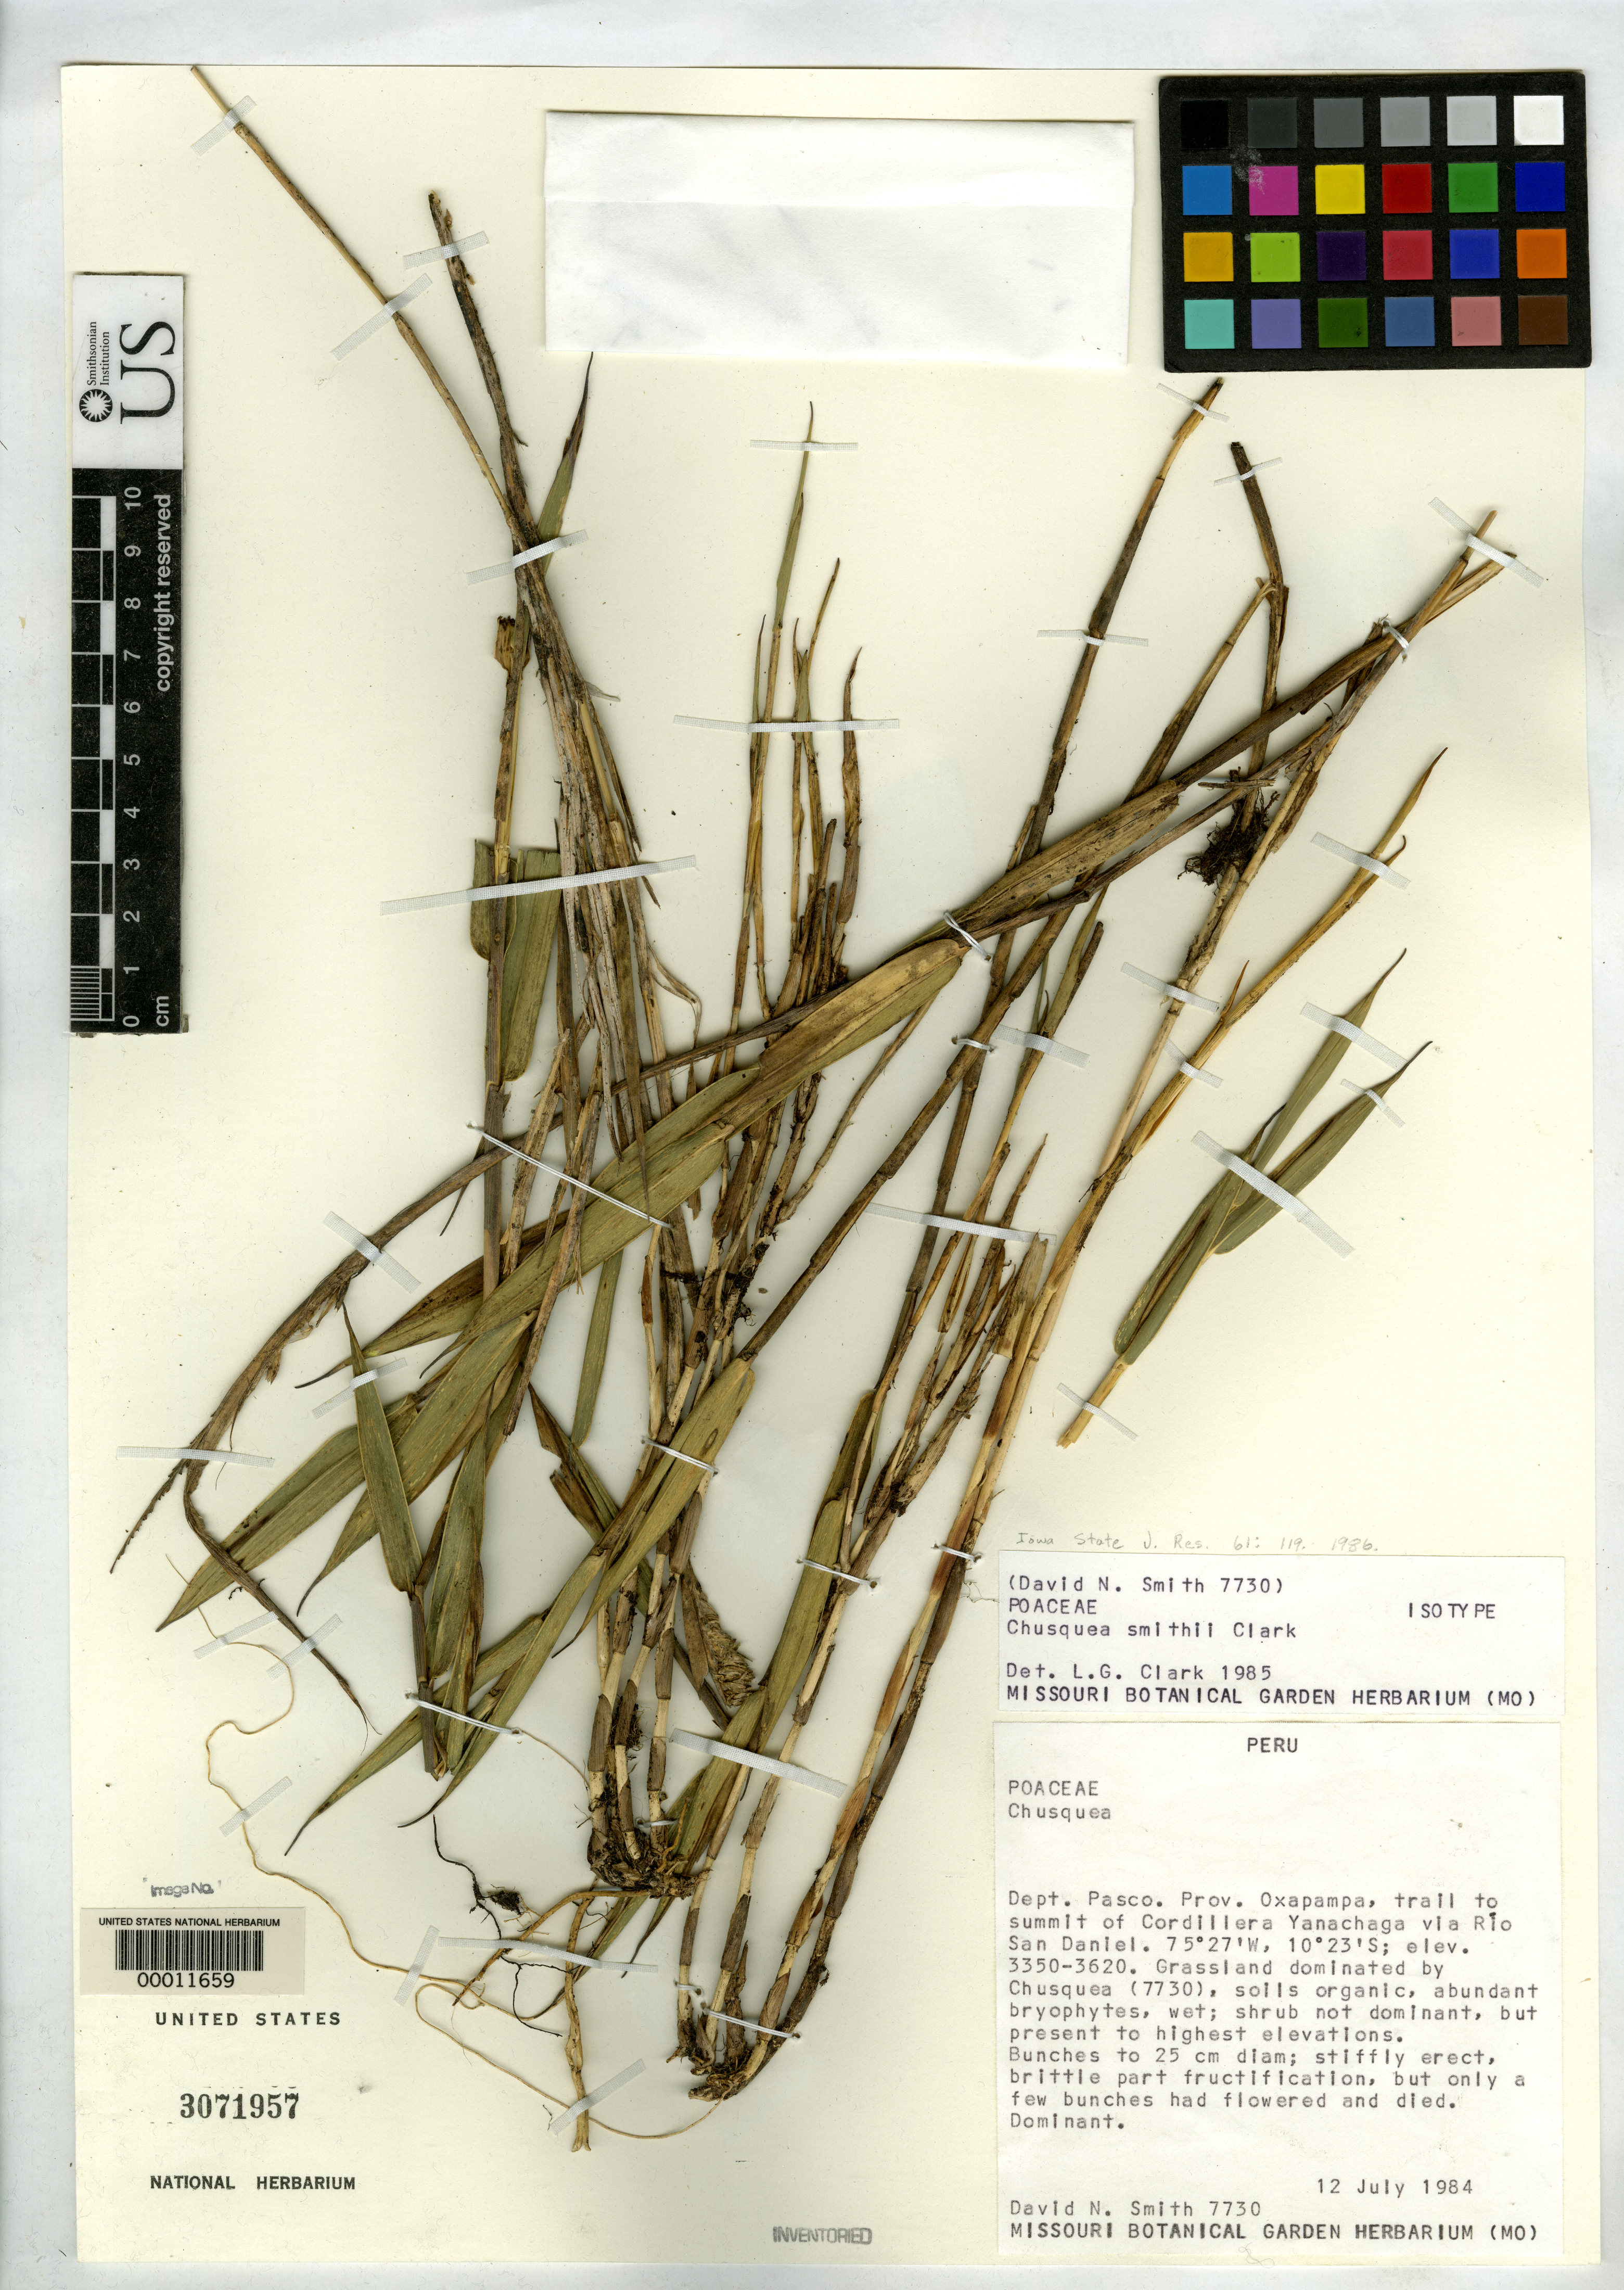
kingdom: Plantae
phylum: Tracheophyta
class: Liliopsida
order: Poales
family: Poaceae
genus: Chusquea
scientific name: Chusquea smithii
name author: L.G. Clark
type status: Isotype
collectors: D. Smith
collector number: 7730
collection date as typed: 12 Jul 1984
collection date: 1984-07-12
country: Peru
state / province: Pasco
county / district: Oxapampa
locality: Trail to summit of Cordillera Yanachaga via Rio San Daniel.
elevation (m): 3350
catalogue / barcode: US 3071957